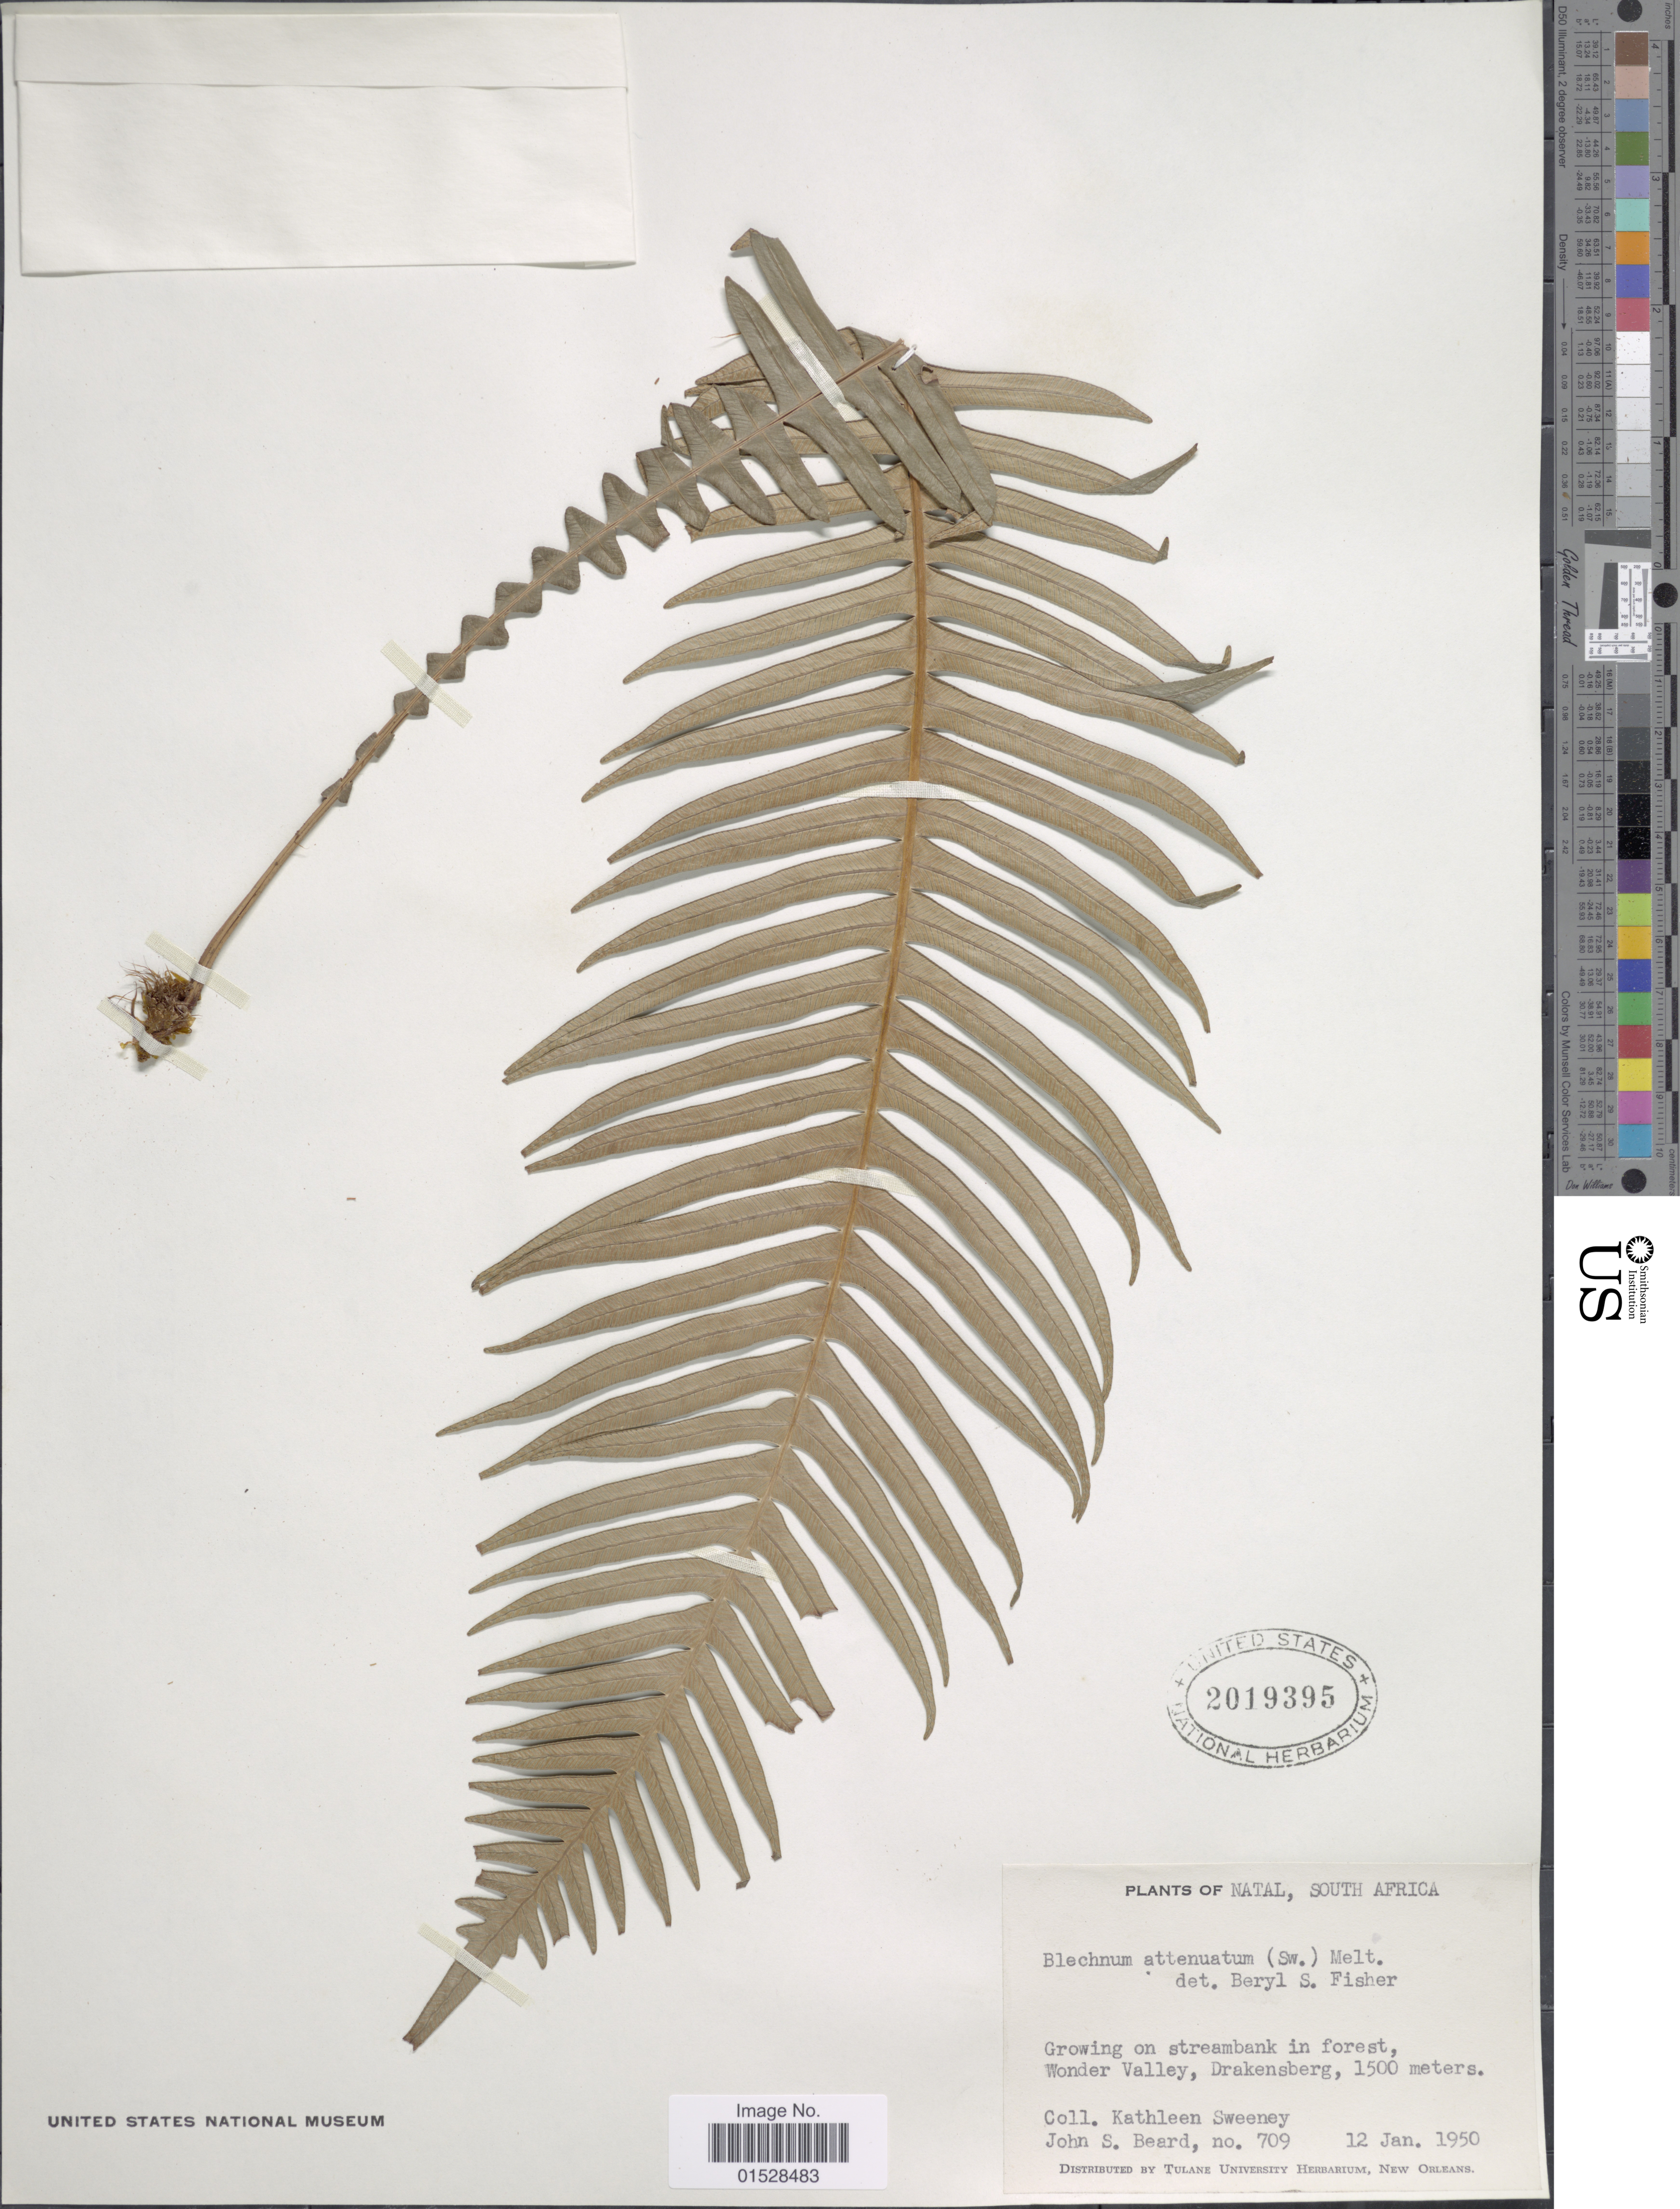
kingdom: Plantae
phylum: Tracheophyta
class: Polypodiopsida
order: Polypodiales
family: Blechnaceae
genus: Blechnum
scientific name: Blechnum attenuatum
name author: (Sw.) Mett.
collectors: K. Sweeney & J. Beard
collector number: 709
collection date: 1950-01-12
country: South Africa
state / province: KwaZulu-Natal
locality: Natal, on streambank in forest, Wonder Valley, Drakensberg.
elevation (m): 1500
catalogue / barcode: US 2019395